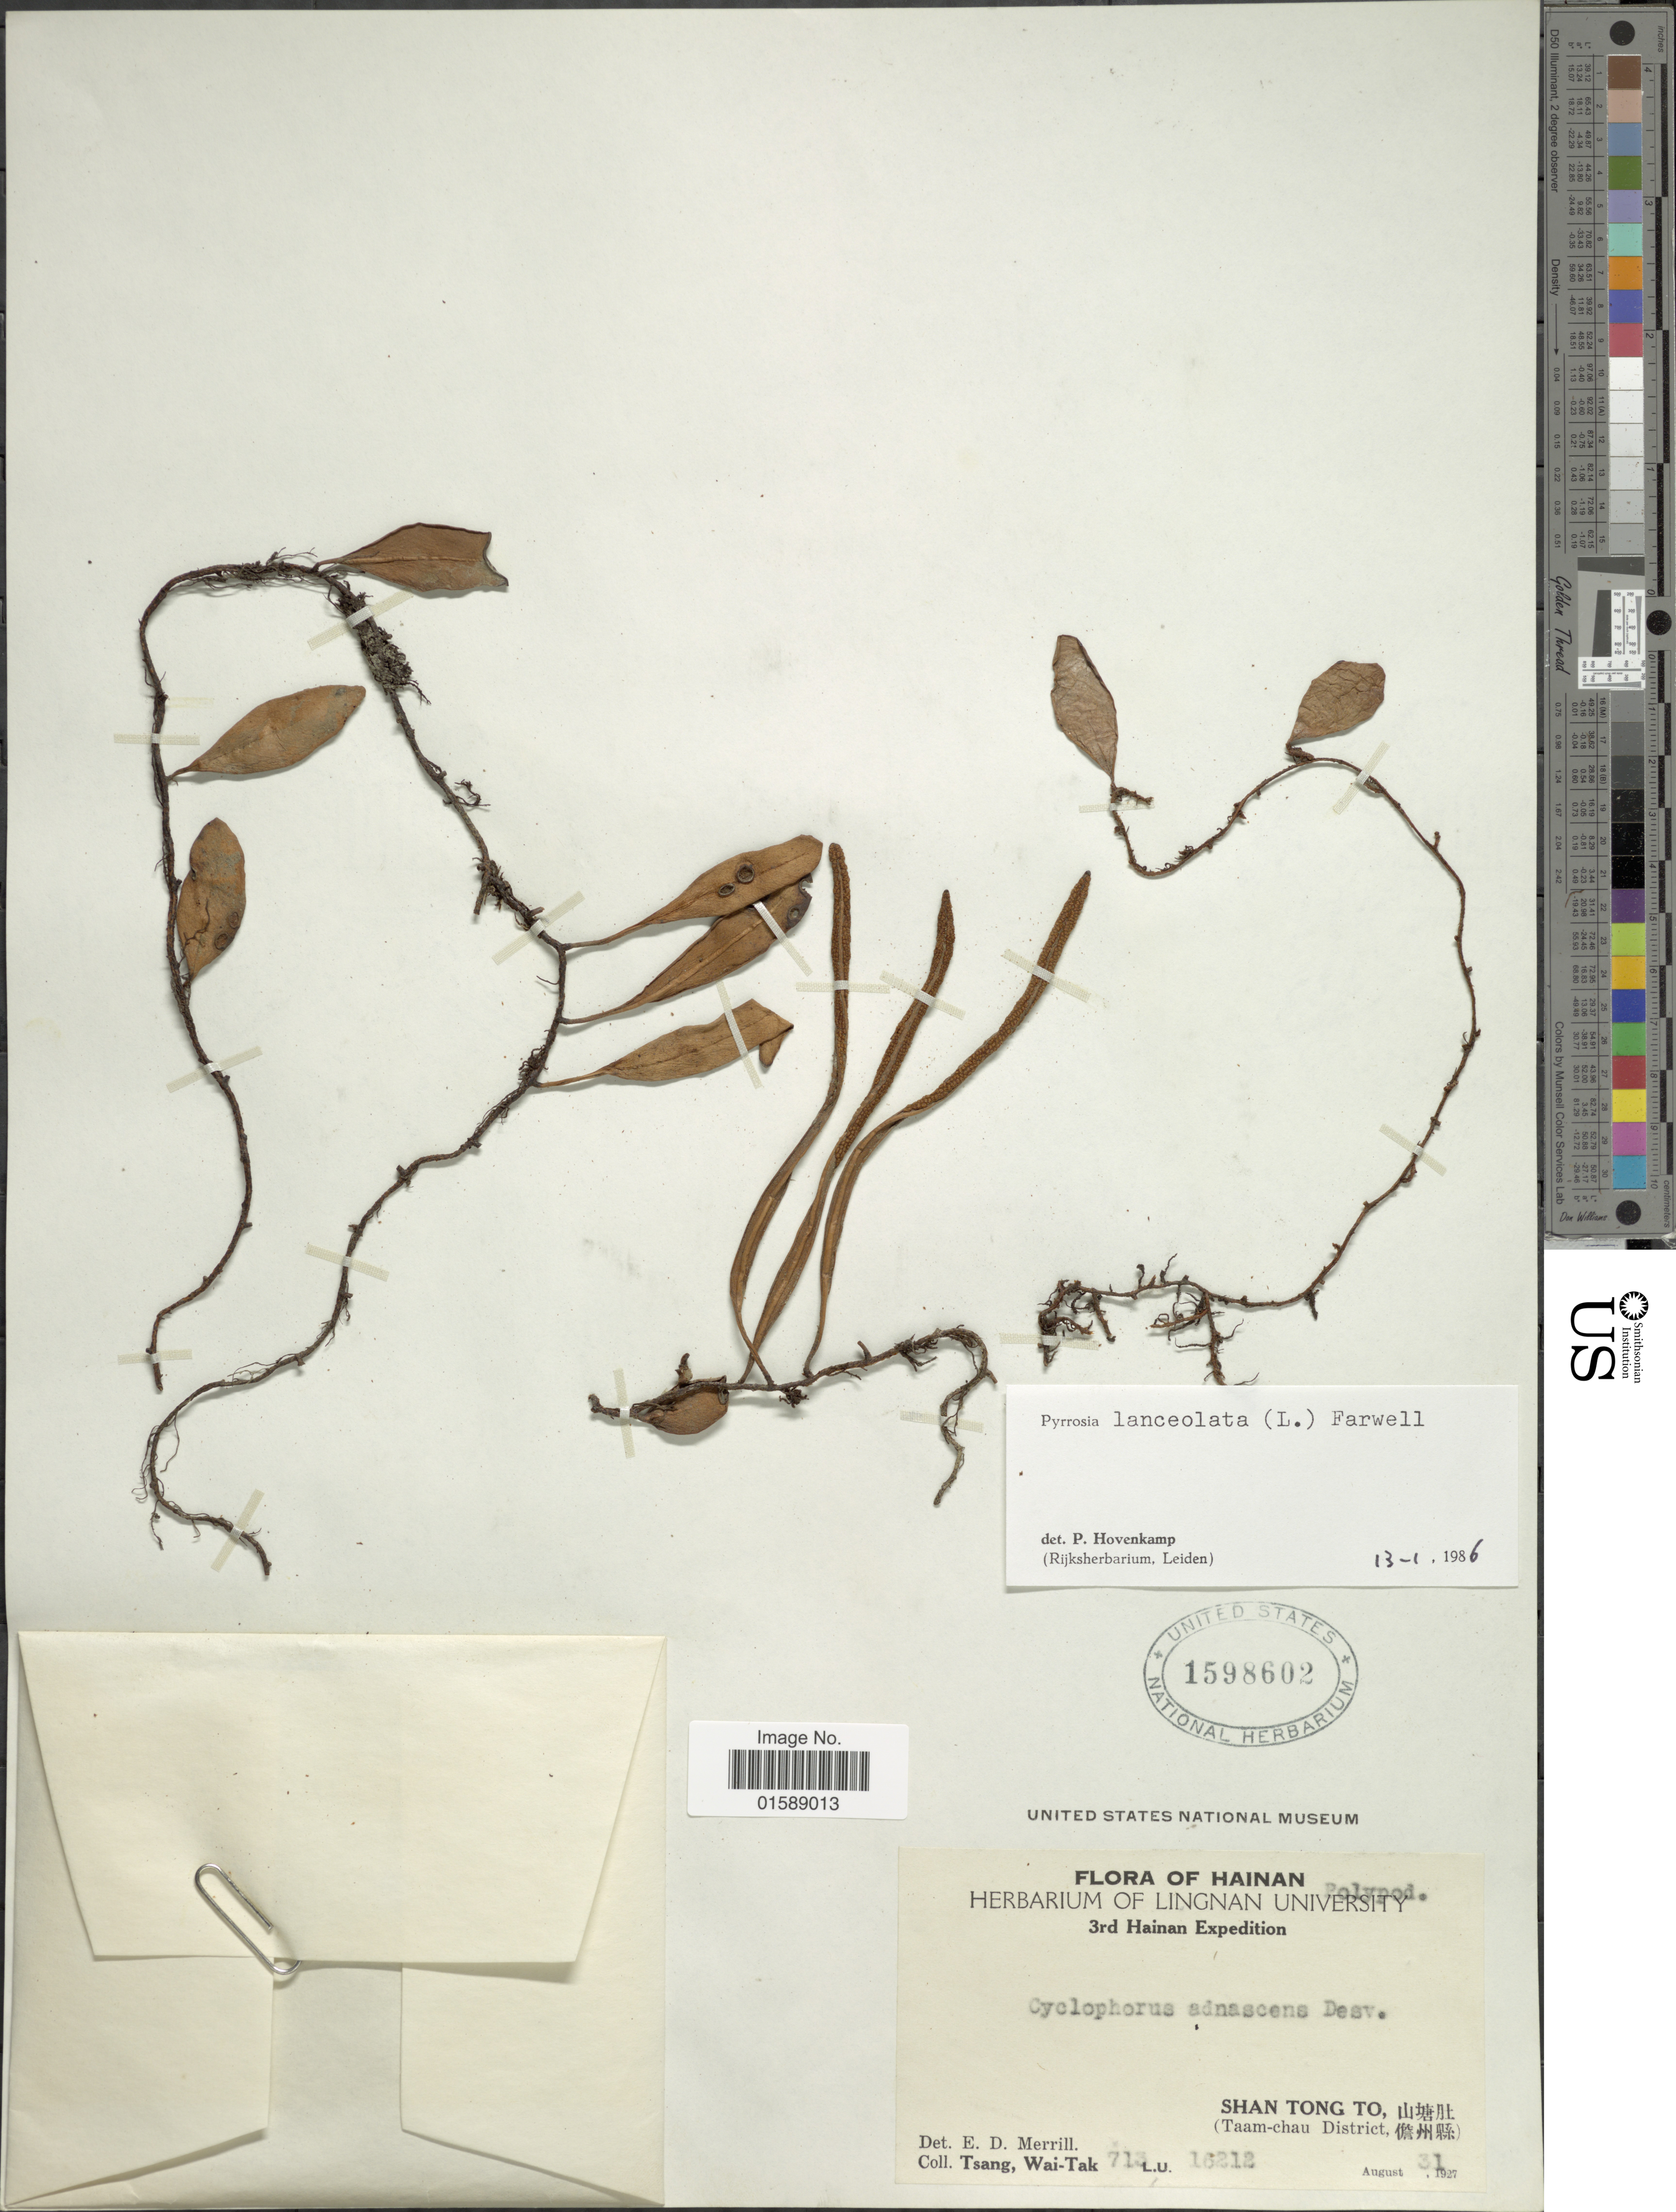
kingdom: Plantae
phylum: Tracheophyta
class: Polypodiopsida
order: Polypodiales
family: Polypodiaceae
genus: Pyrrosia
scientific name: Pyrrosia lanceolata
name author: (L.) Farw.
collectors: W. T. Tsang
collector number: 713L.U.16212*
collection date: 1927-08-31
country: China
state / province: Hainan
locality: Shan Tong To, (Taam-chau District)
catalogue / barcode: US 1598602